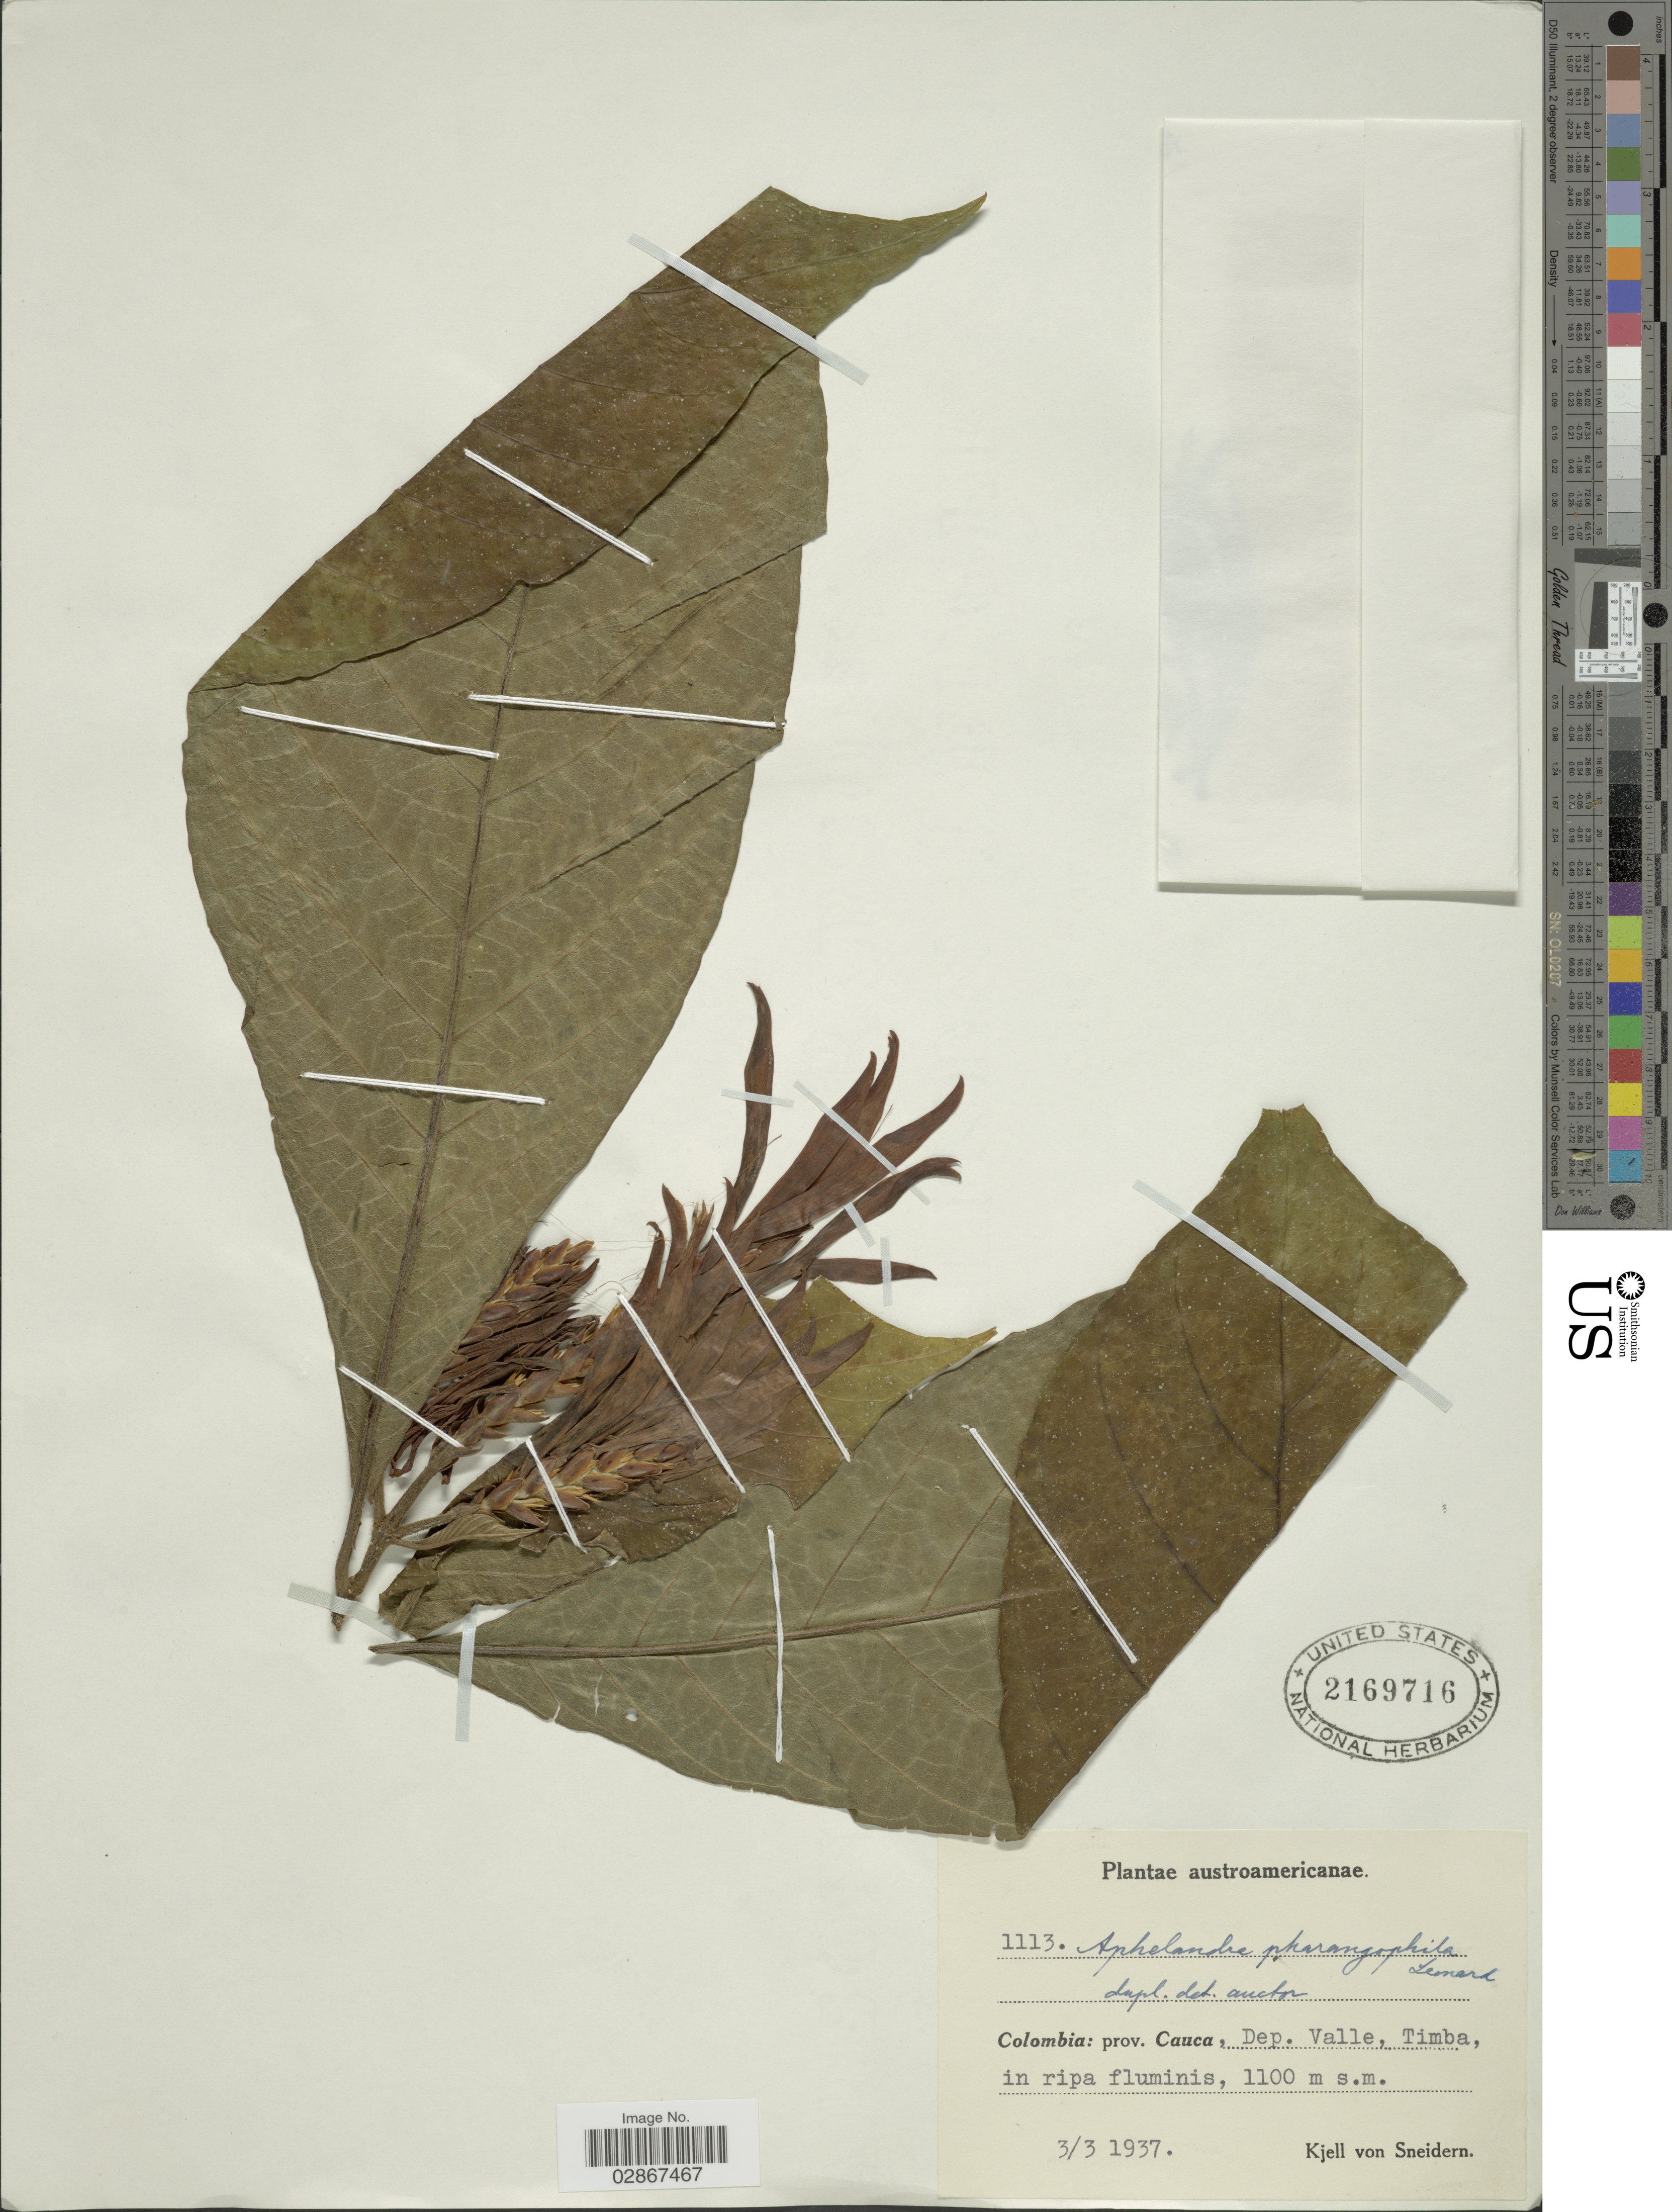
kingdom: Plantae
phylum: Tracheophyta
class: Magnoliopsida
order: Lamiales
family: Acanthaceae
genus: Aphelandra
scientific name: Aphelandra pharangophila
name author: Leonard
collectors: K. von Sneidern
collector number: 1113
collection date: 1937-03-03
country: Colombia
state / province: Cauca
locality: Austroamericanae, Dep. Valle, Timba.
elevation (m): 1100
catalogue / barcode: US 2169716